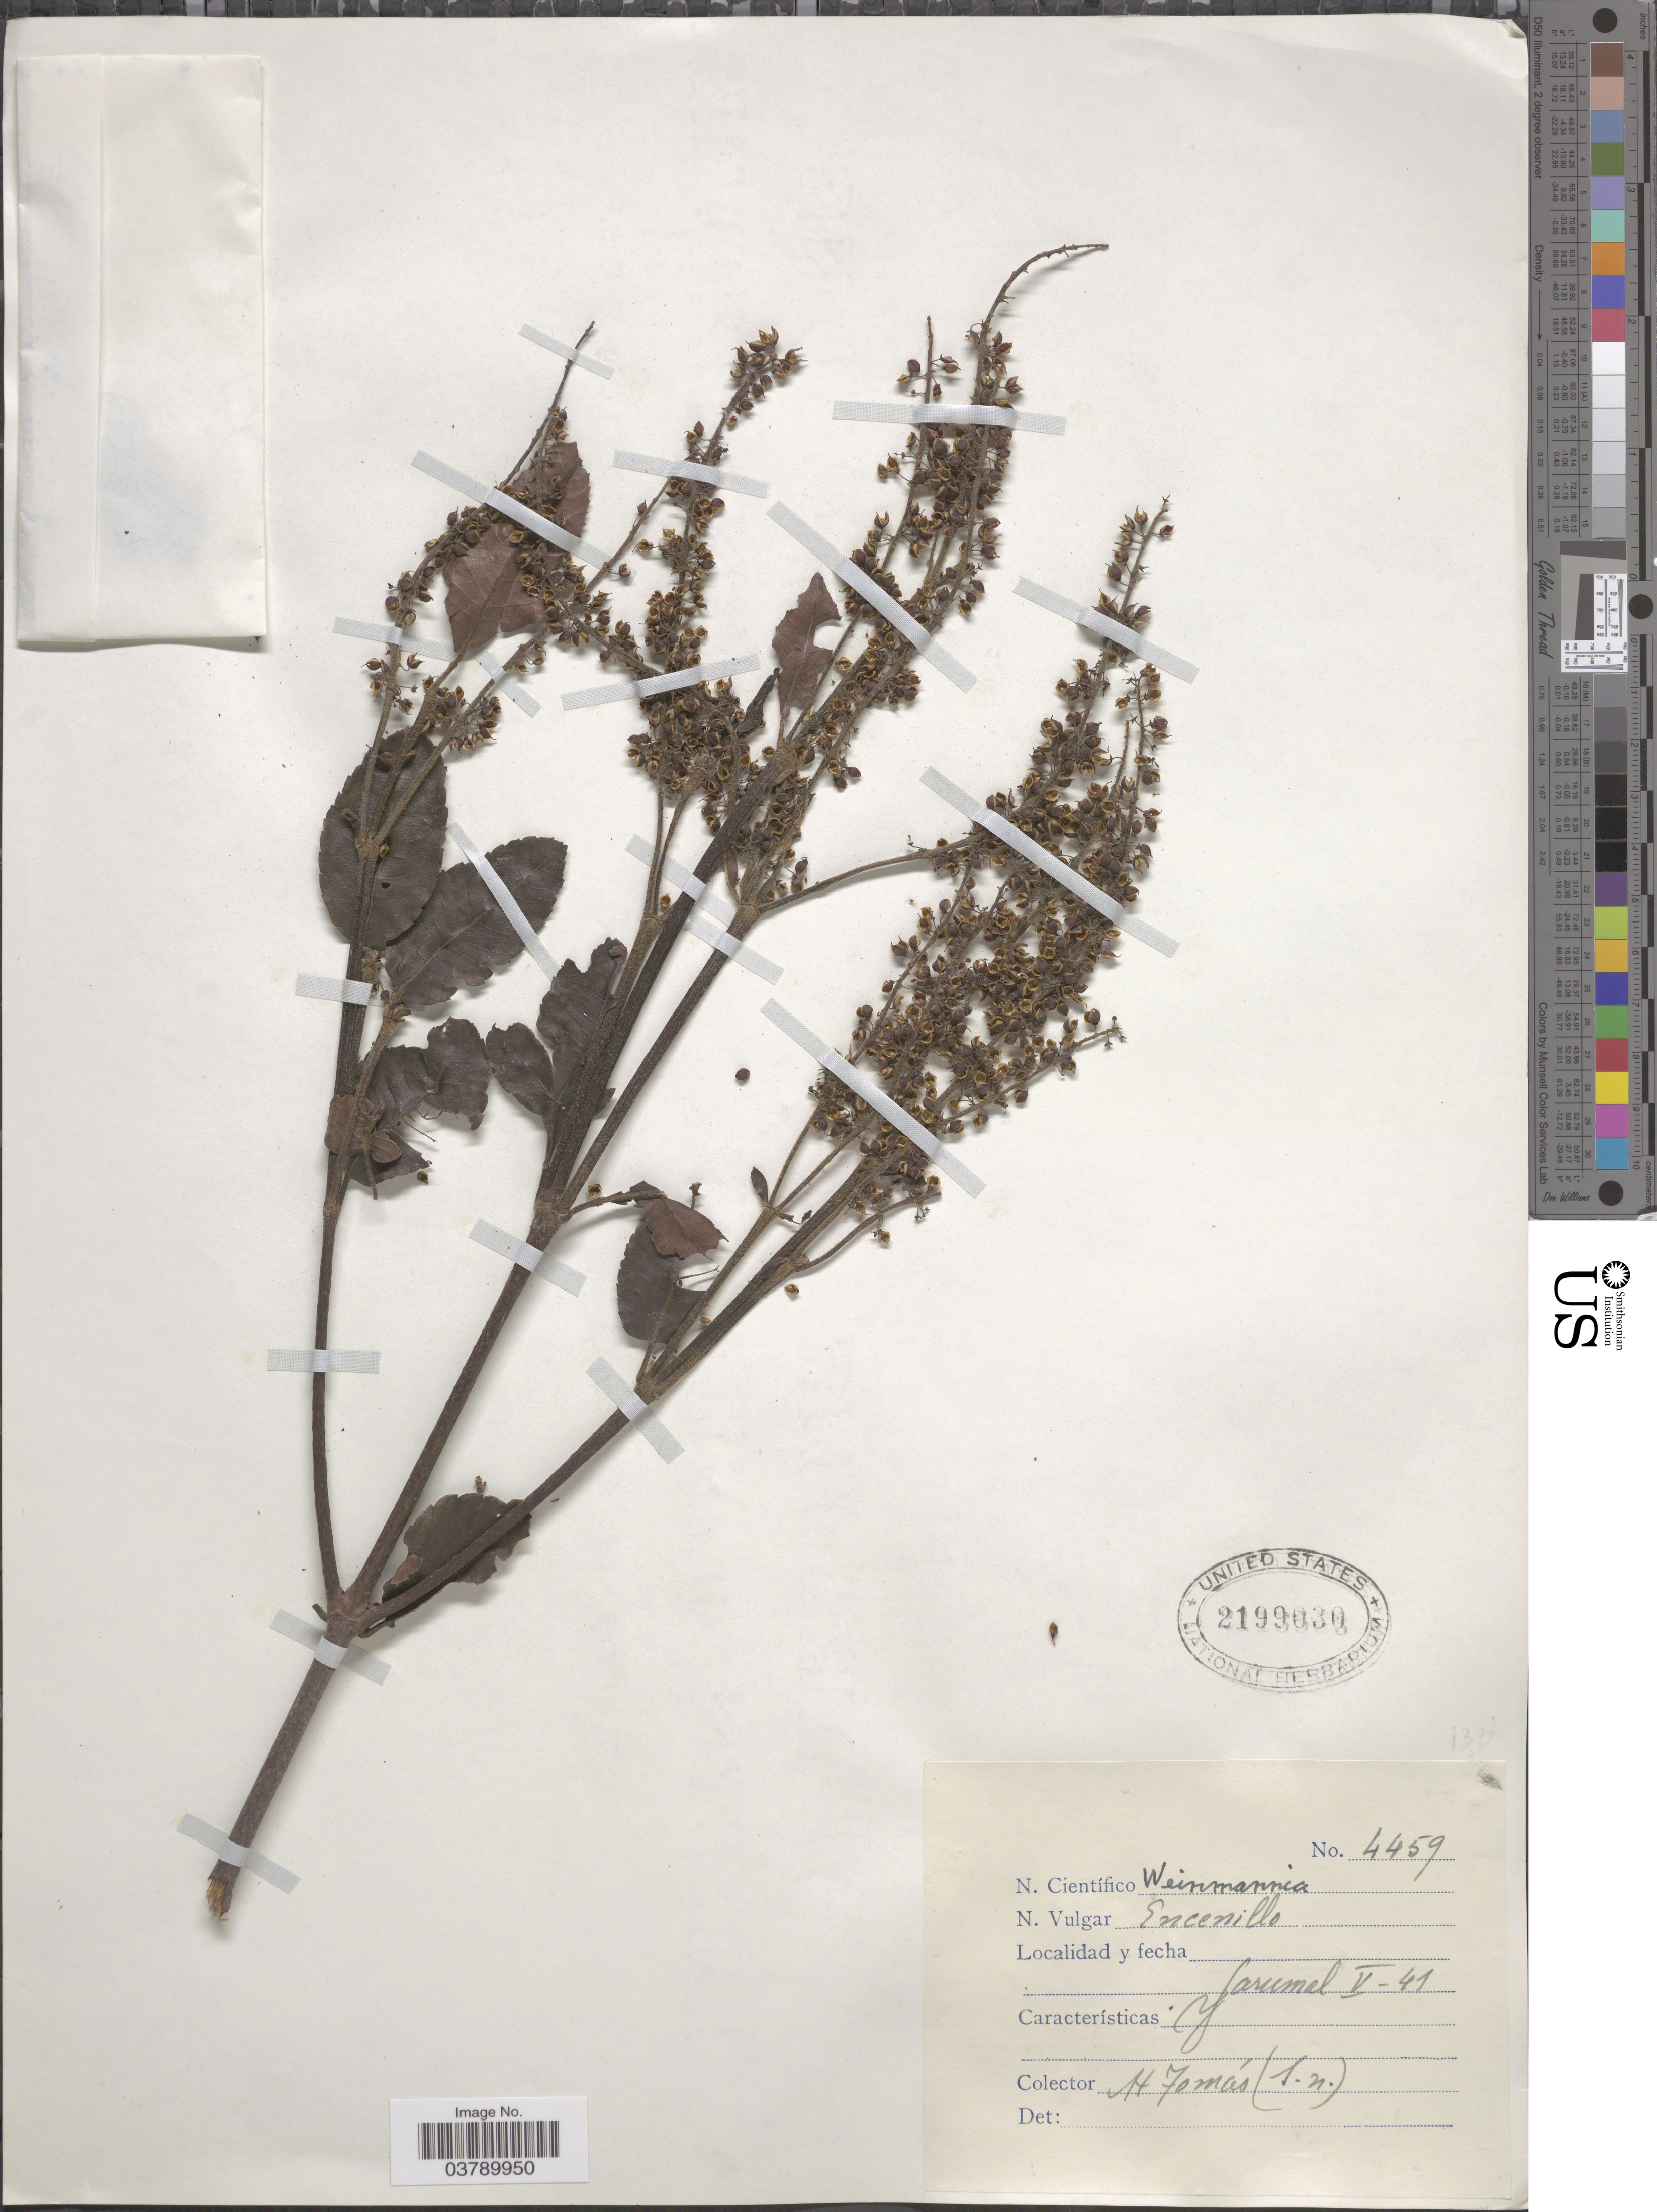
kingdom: Plantae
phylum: Tracheophyta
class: Magnoliopsida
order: Oxalidales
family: Cunoniaceae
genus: Weinmannia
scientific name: Weinmannia sp.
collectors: H. Tomas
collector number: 4459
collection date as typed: Transcribed d/m/y: /5/41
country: Colombia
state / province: Antioquia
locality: Yarumal.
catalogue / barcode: US 2199030